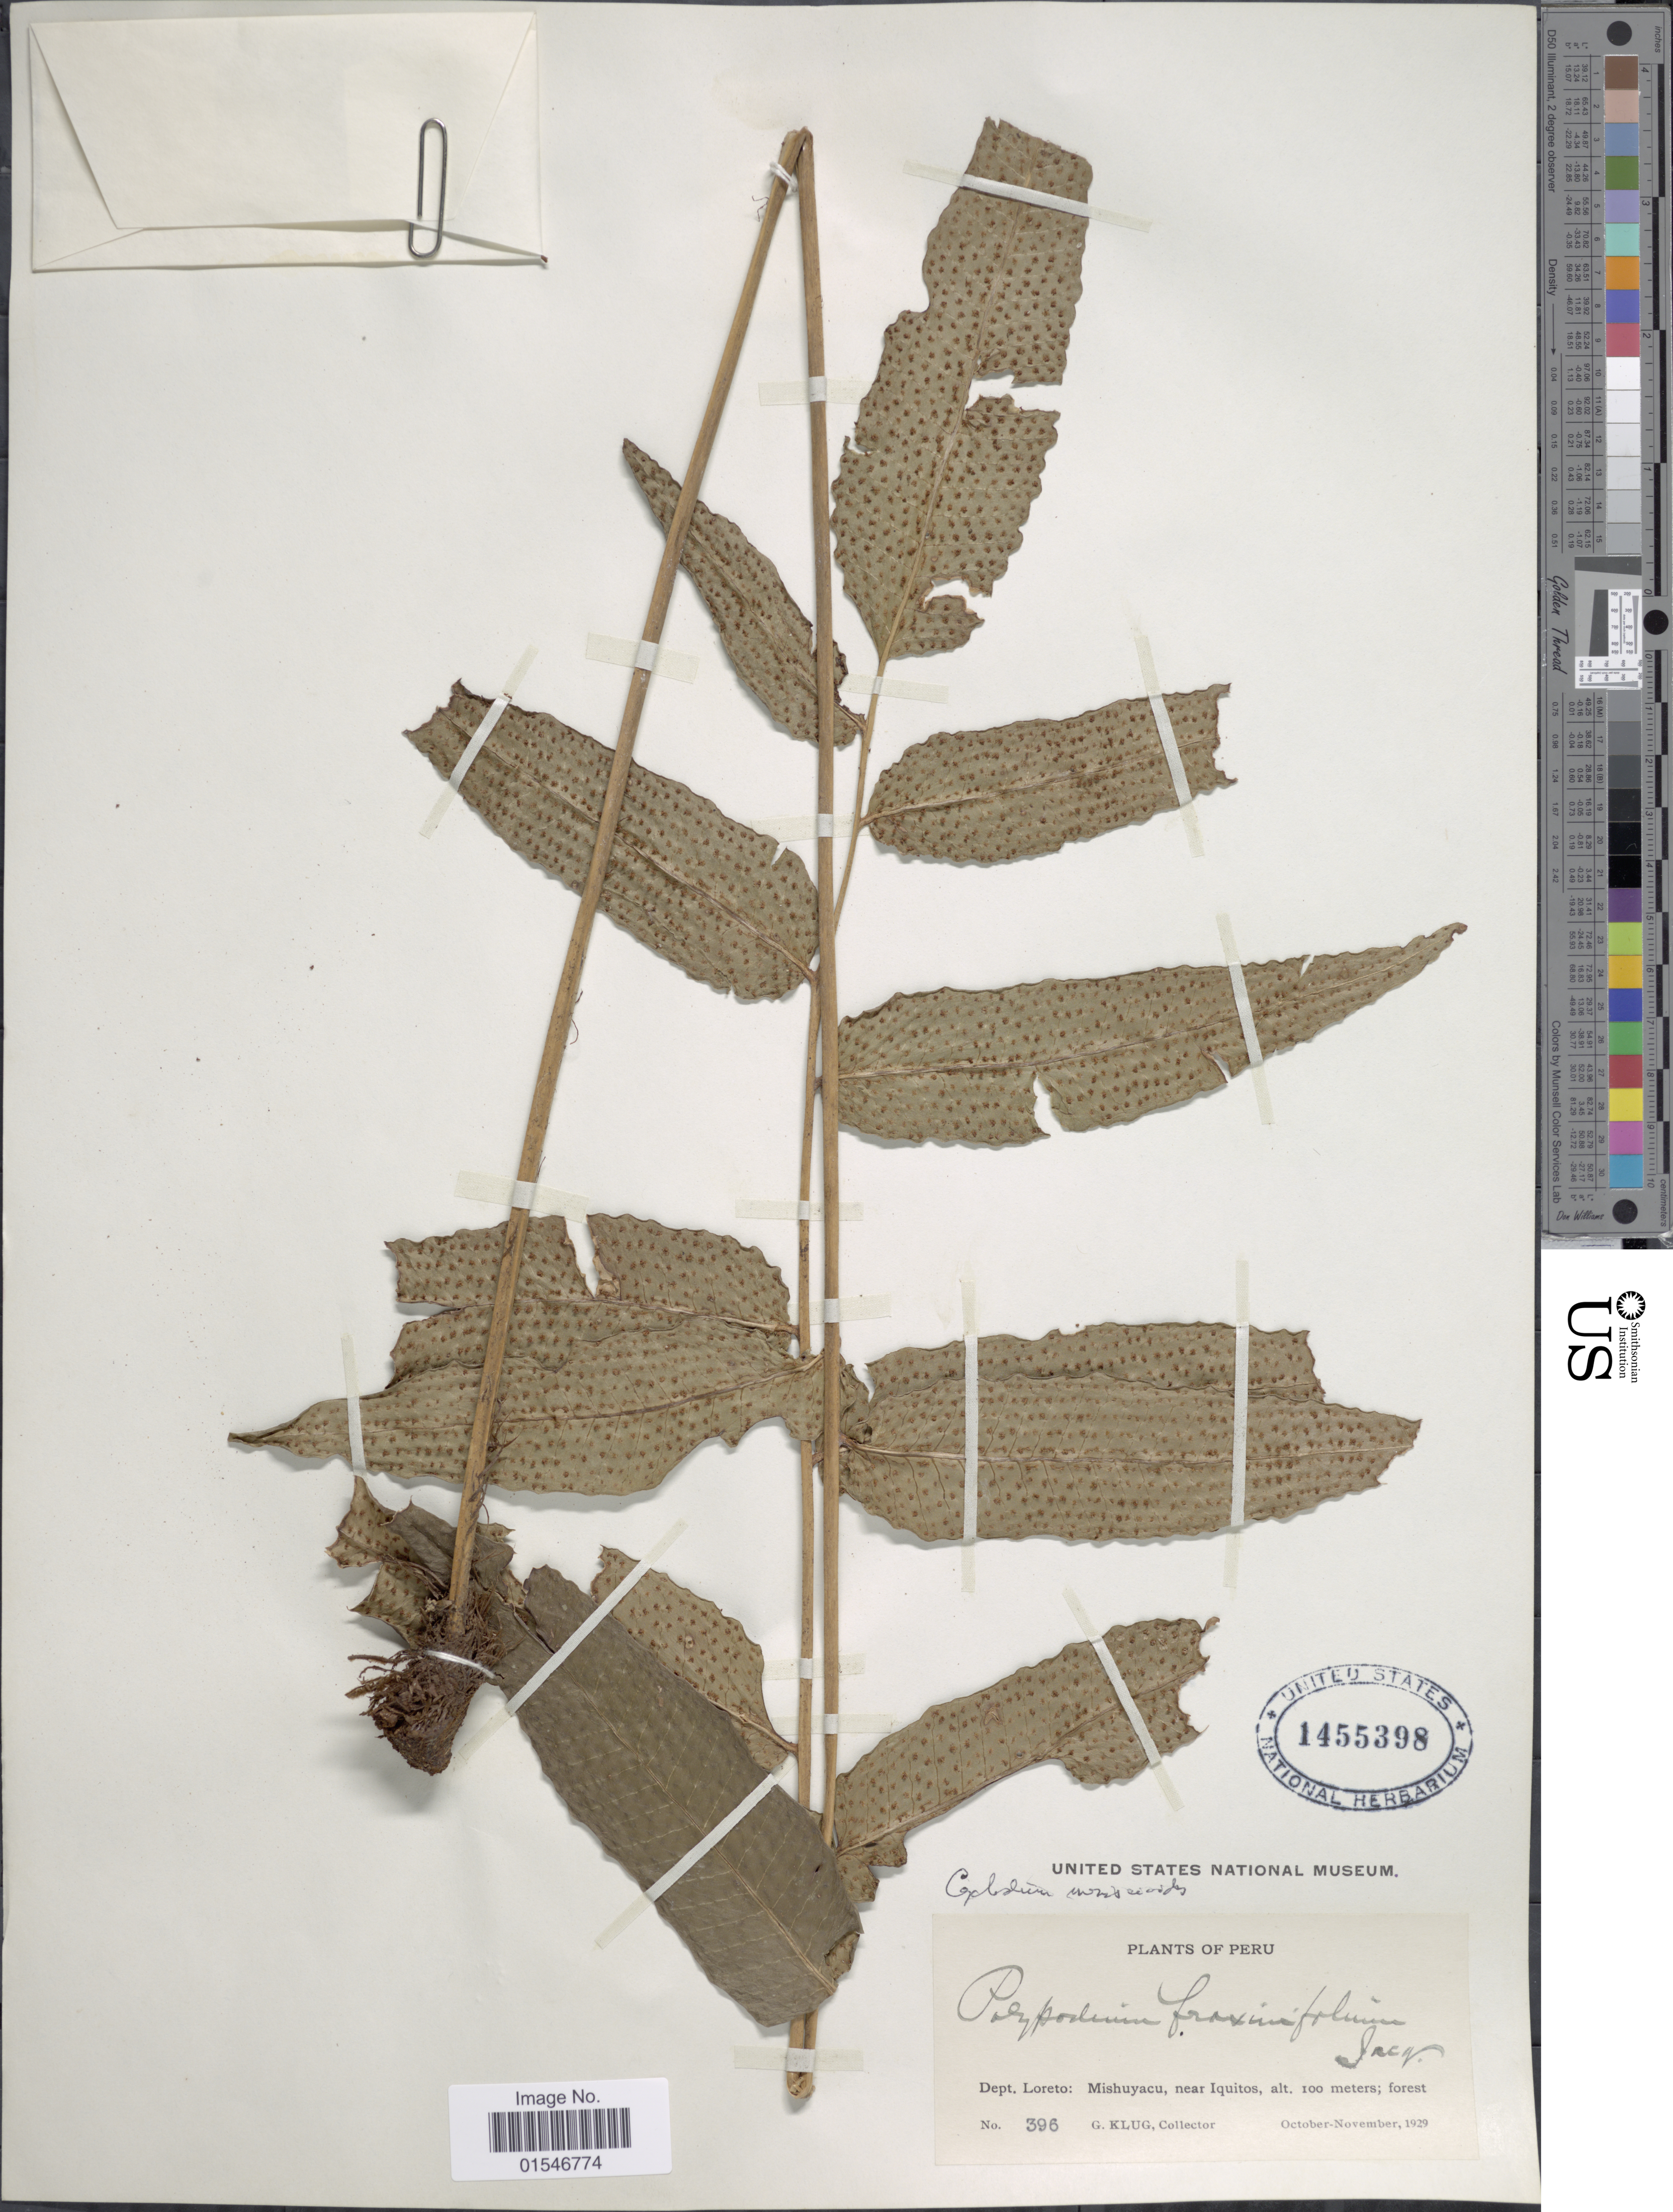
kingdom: Plantae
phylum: Tracheophyta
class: Polypodiopsida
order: Polypodiales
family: Dryopteridaceae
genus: Cyclodium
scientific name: Cyclodium meniscioides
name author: (Willd.) C. Presl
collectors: G. Klug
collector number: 396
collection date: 1929-10/1929-11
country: Peru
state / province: Loreto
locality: Peru, Dept. Loreto: Mishuyacu, near Iquitos.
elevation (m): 100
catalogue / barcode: US 1455398